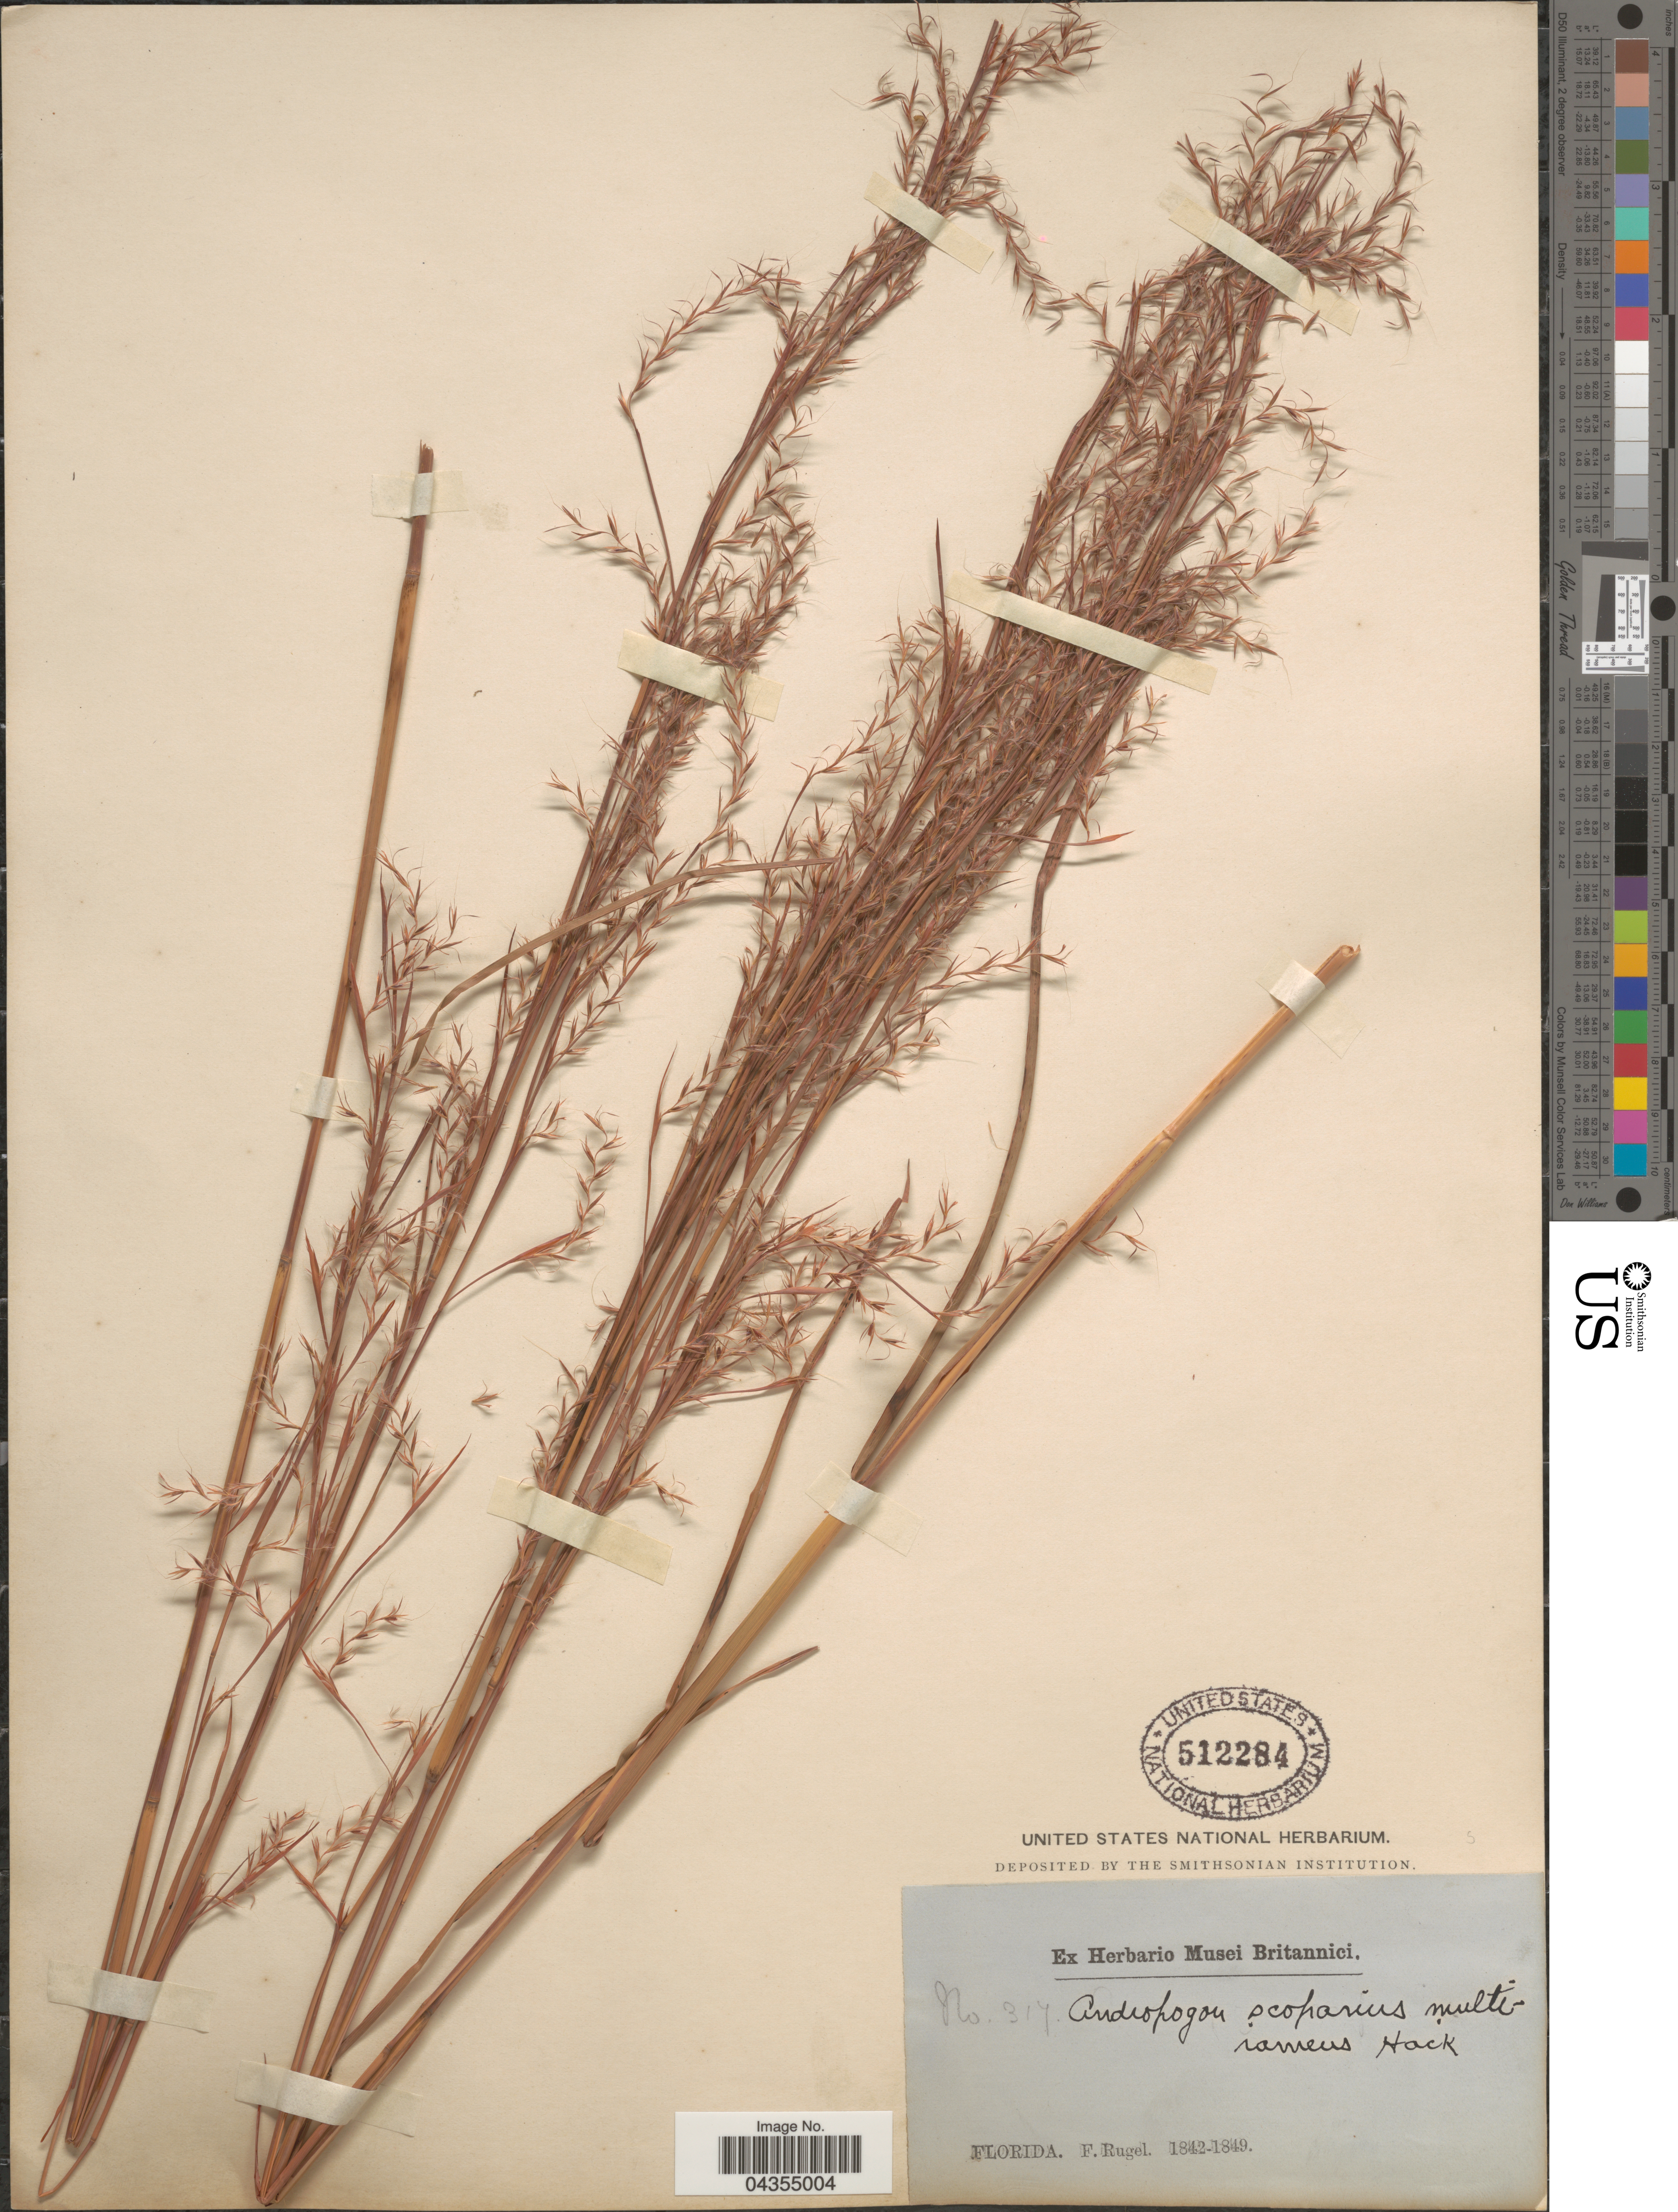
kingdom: Plantae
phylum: Tracheophyta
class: Liliopsida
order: Poales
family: Poaceae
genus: Schizachyrium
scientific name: Schizachyrium sanguineum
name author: (Retz.) Alston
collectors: F. Rugel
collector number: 317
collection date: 1842/1849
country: United States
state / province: Florida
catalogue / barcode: US 512284